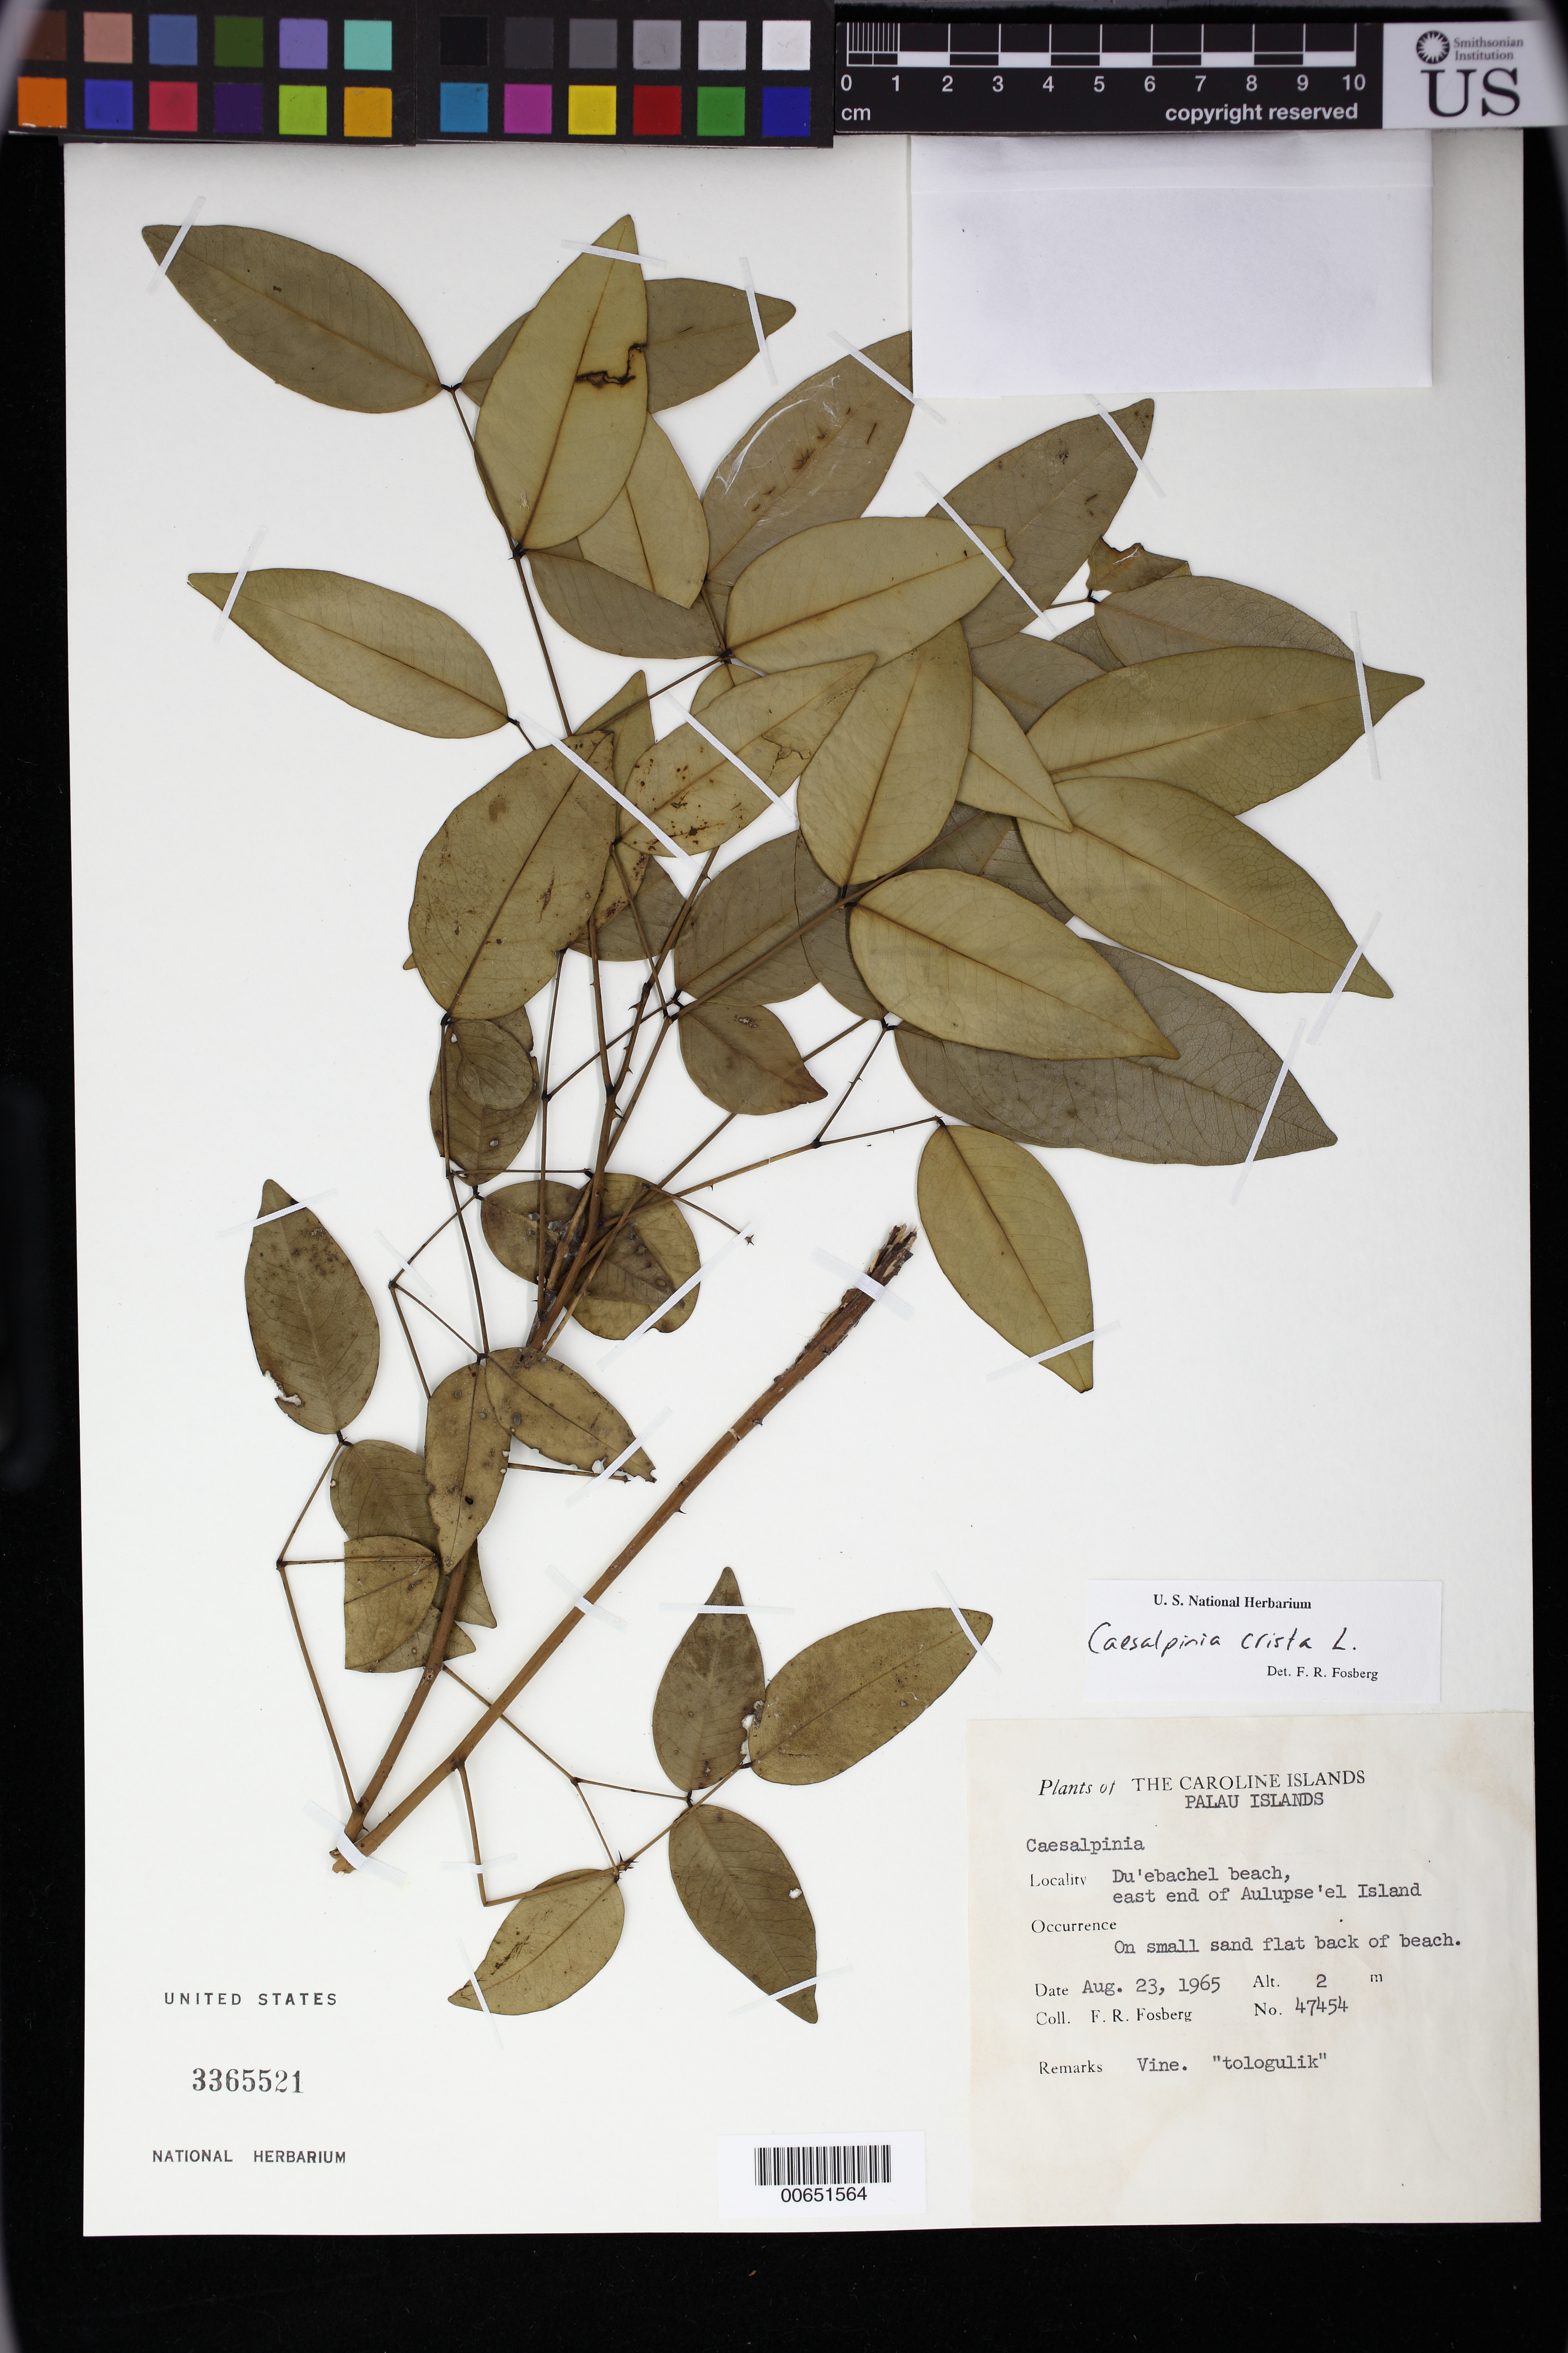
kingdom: Plantae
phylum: Tracheophyta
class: Magnoliopsida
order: Fabales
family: Fabaceae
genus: Ticanto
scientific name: Ticanto crista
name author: (L.) R. Clark & Gagnon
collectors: F. R. Fosberg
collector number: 47454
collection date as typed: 23 Aug 1965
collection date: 1965-08-23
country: Palau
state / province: Koror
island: Ulebsechel [Aulupse'el]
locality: Du'ebachel Beach, E end of Aulupse'el Island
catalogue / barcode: US 3365521